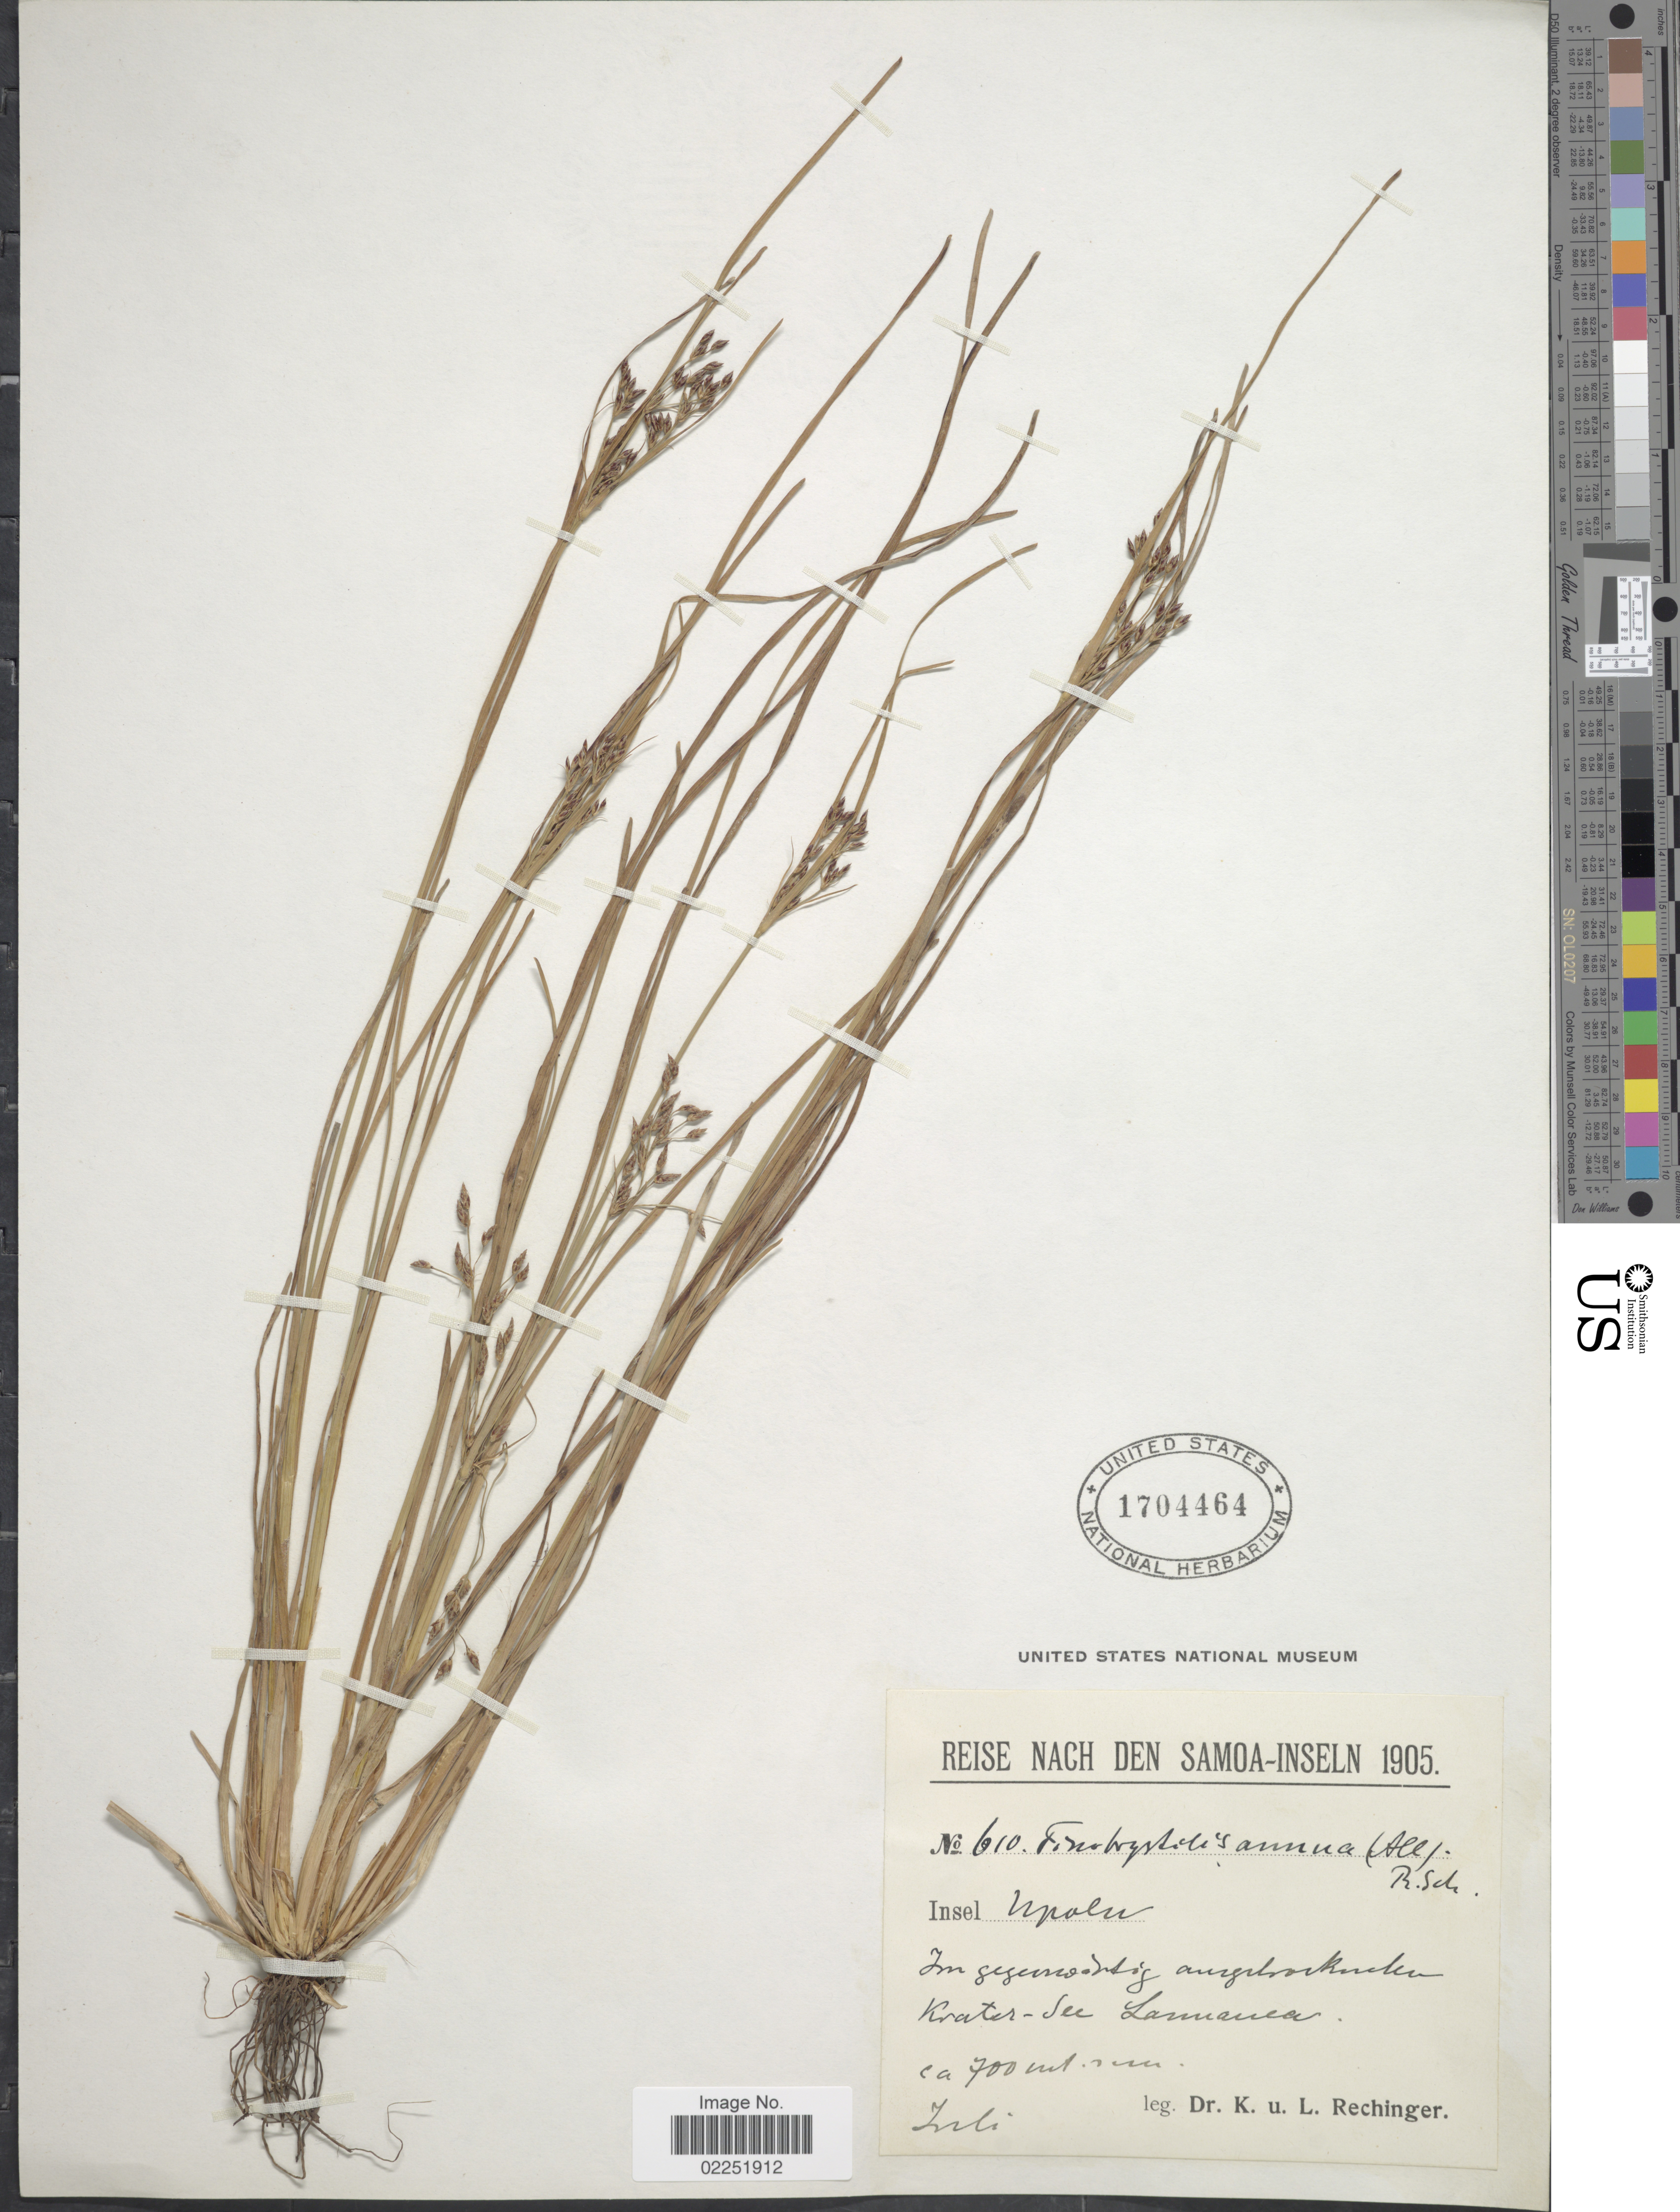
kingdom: Plantae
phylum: Tracheophyta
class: Liliopsida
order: Poales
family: Cyperaceae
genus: Fimbristylis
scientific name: Fimbristylis dichotoma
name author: (L.) Vahl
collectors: K. Rechinger & L. Rechinger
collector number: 610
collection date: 1905-07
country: Samoa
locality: Insel Upolu, Krater-See Lannanea [interpreted]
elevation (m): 700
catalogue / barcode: US 1704464